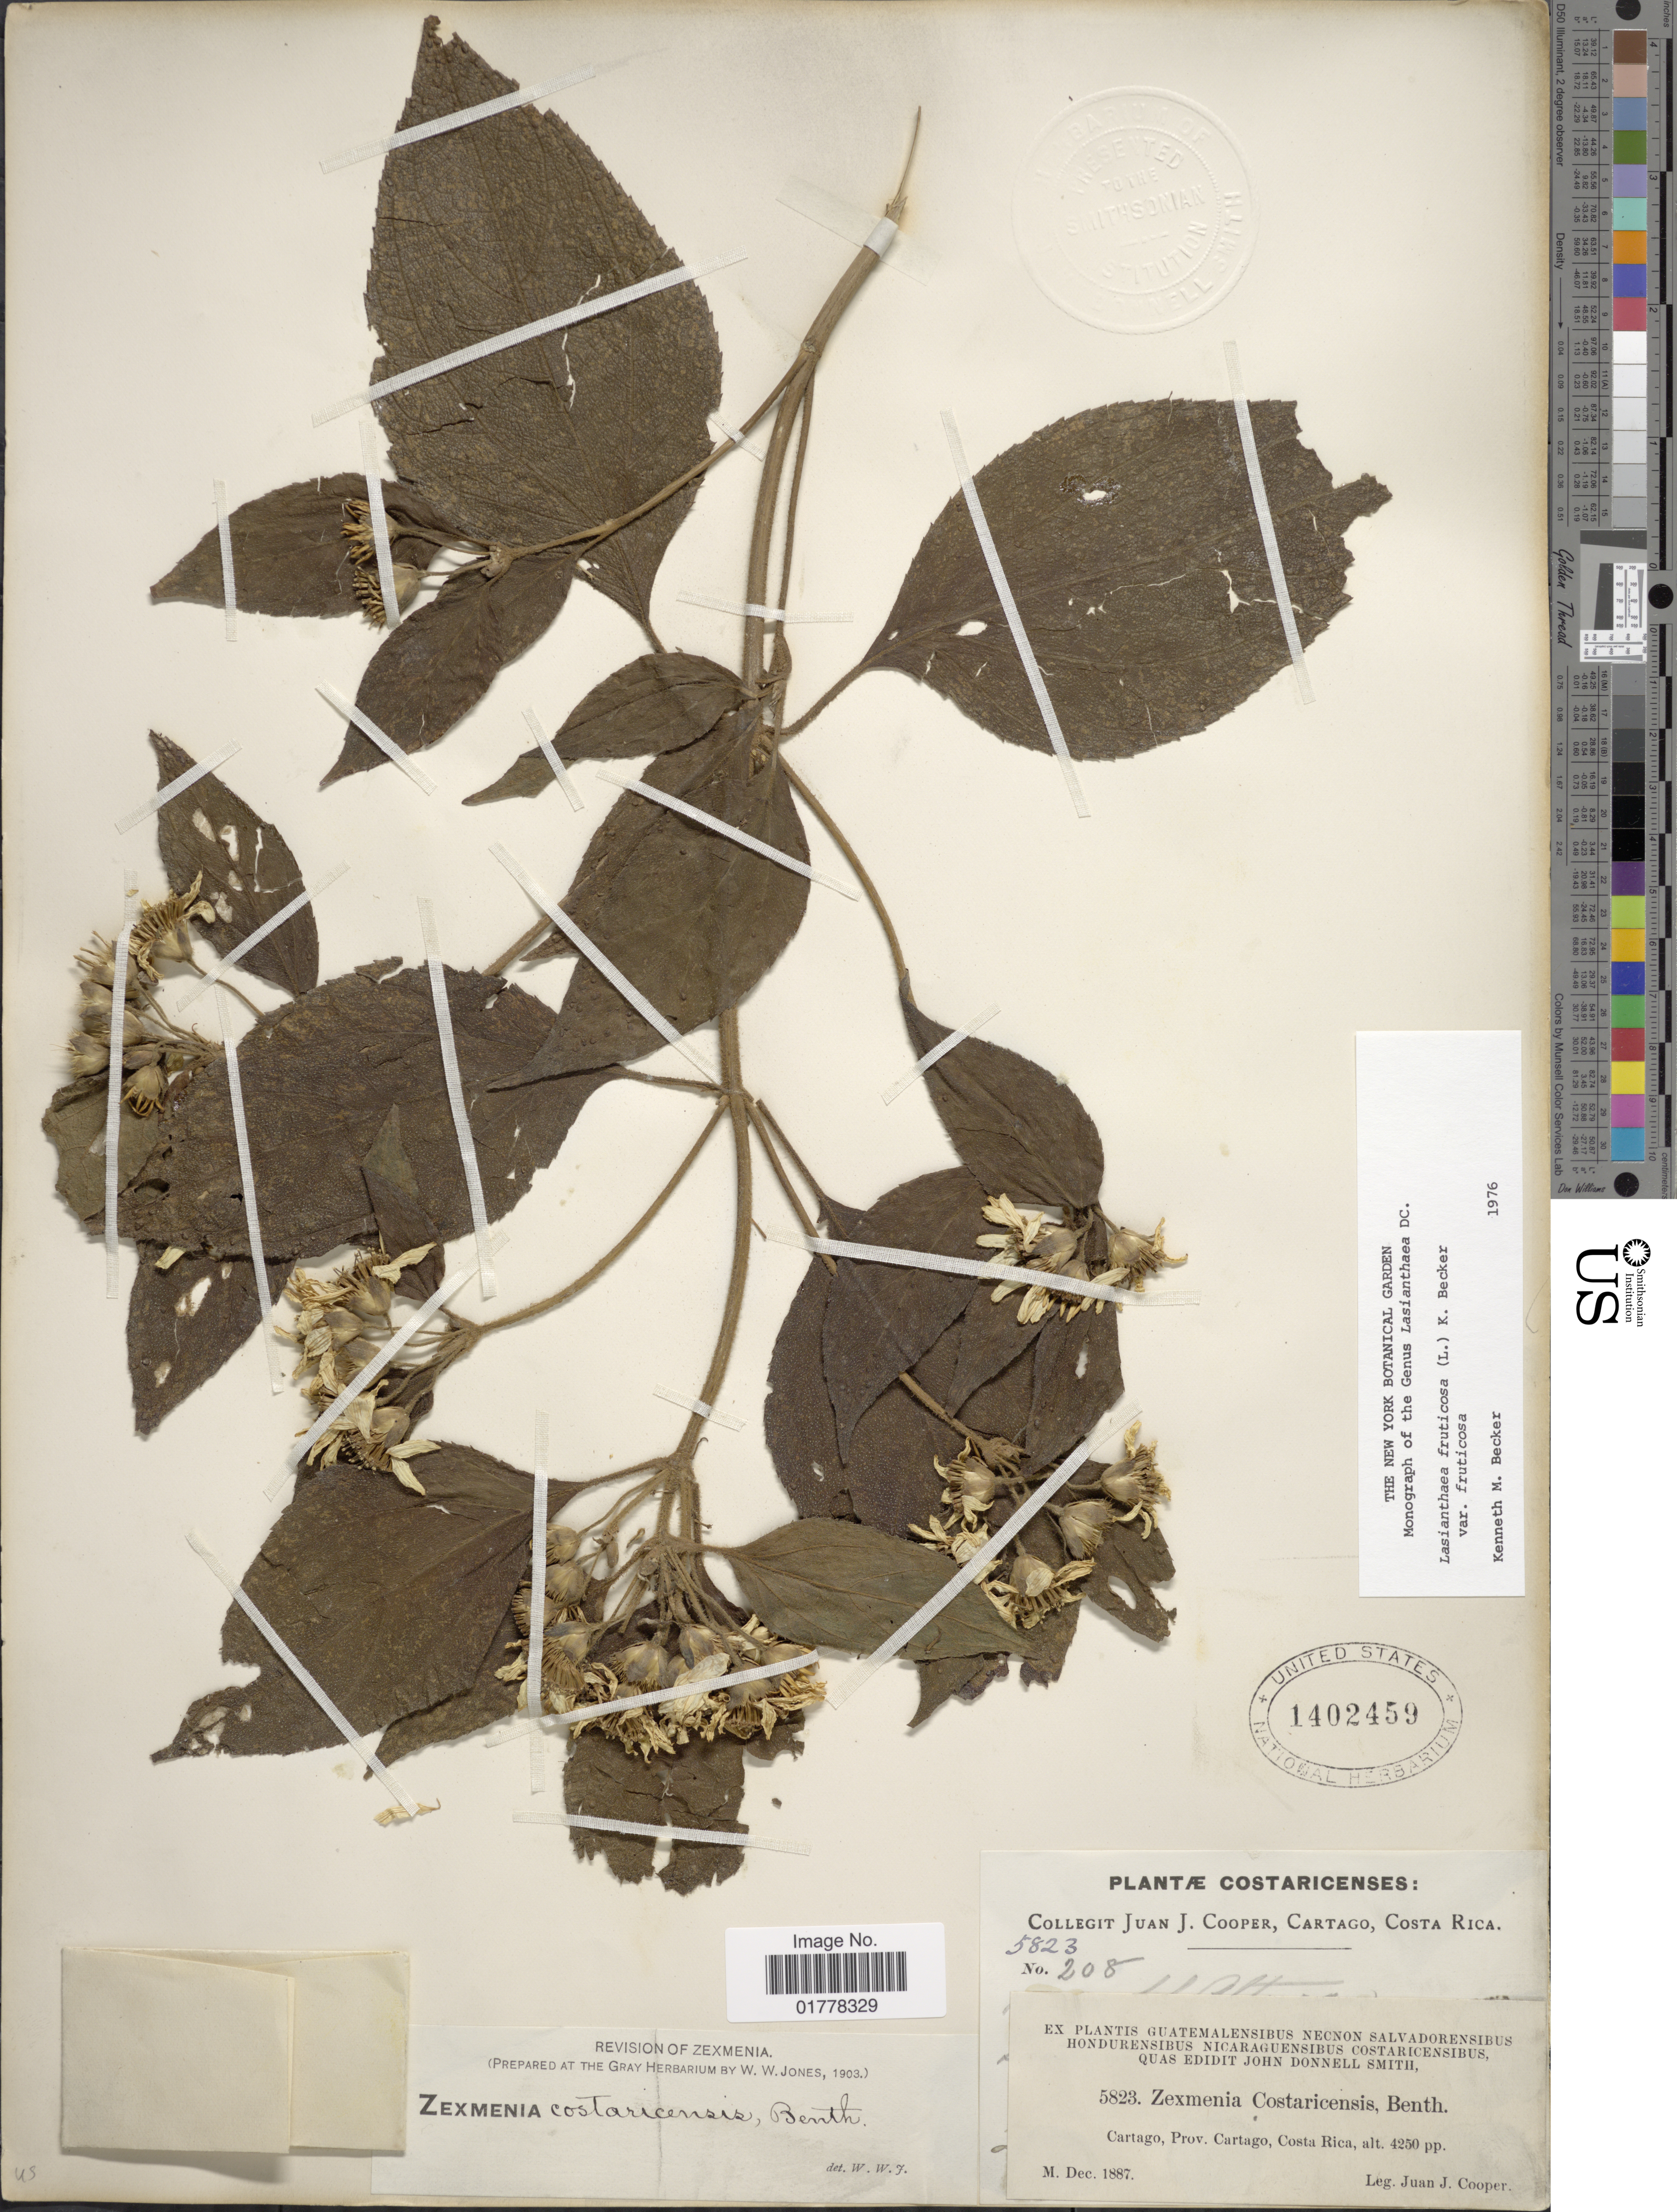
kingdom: Plantae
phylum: Tracheophyta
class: Magnoliopsida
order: Asterales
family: Asteraceae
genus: Lasianthaea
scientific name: Lasianthaea fruticosa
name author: (L.) K.M. Becker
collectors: J. J. Cooper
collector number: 5823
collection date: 1887-12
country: Costa Rica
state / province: Cartago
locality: Cartago, Prov. Cartago, Costa Rica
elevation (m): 1295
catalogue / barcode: US 1402459